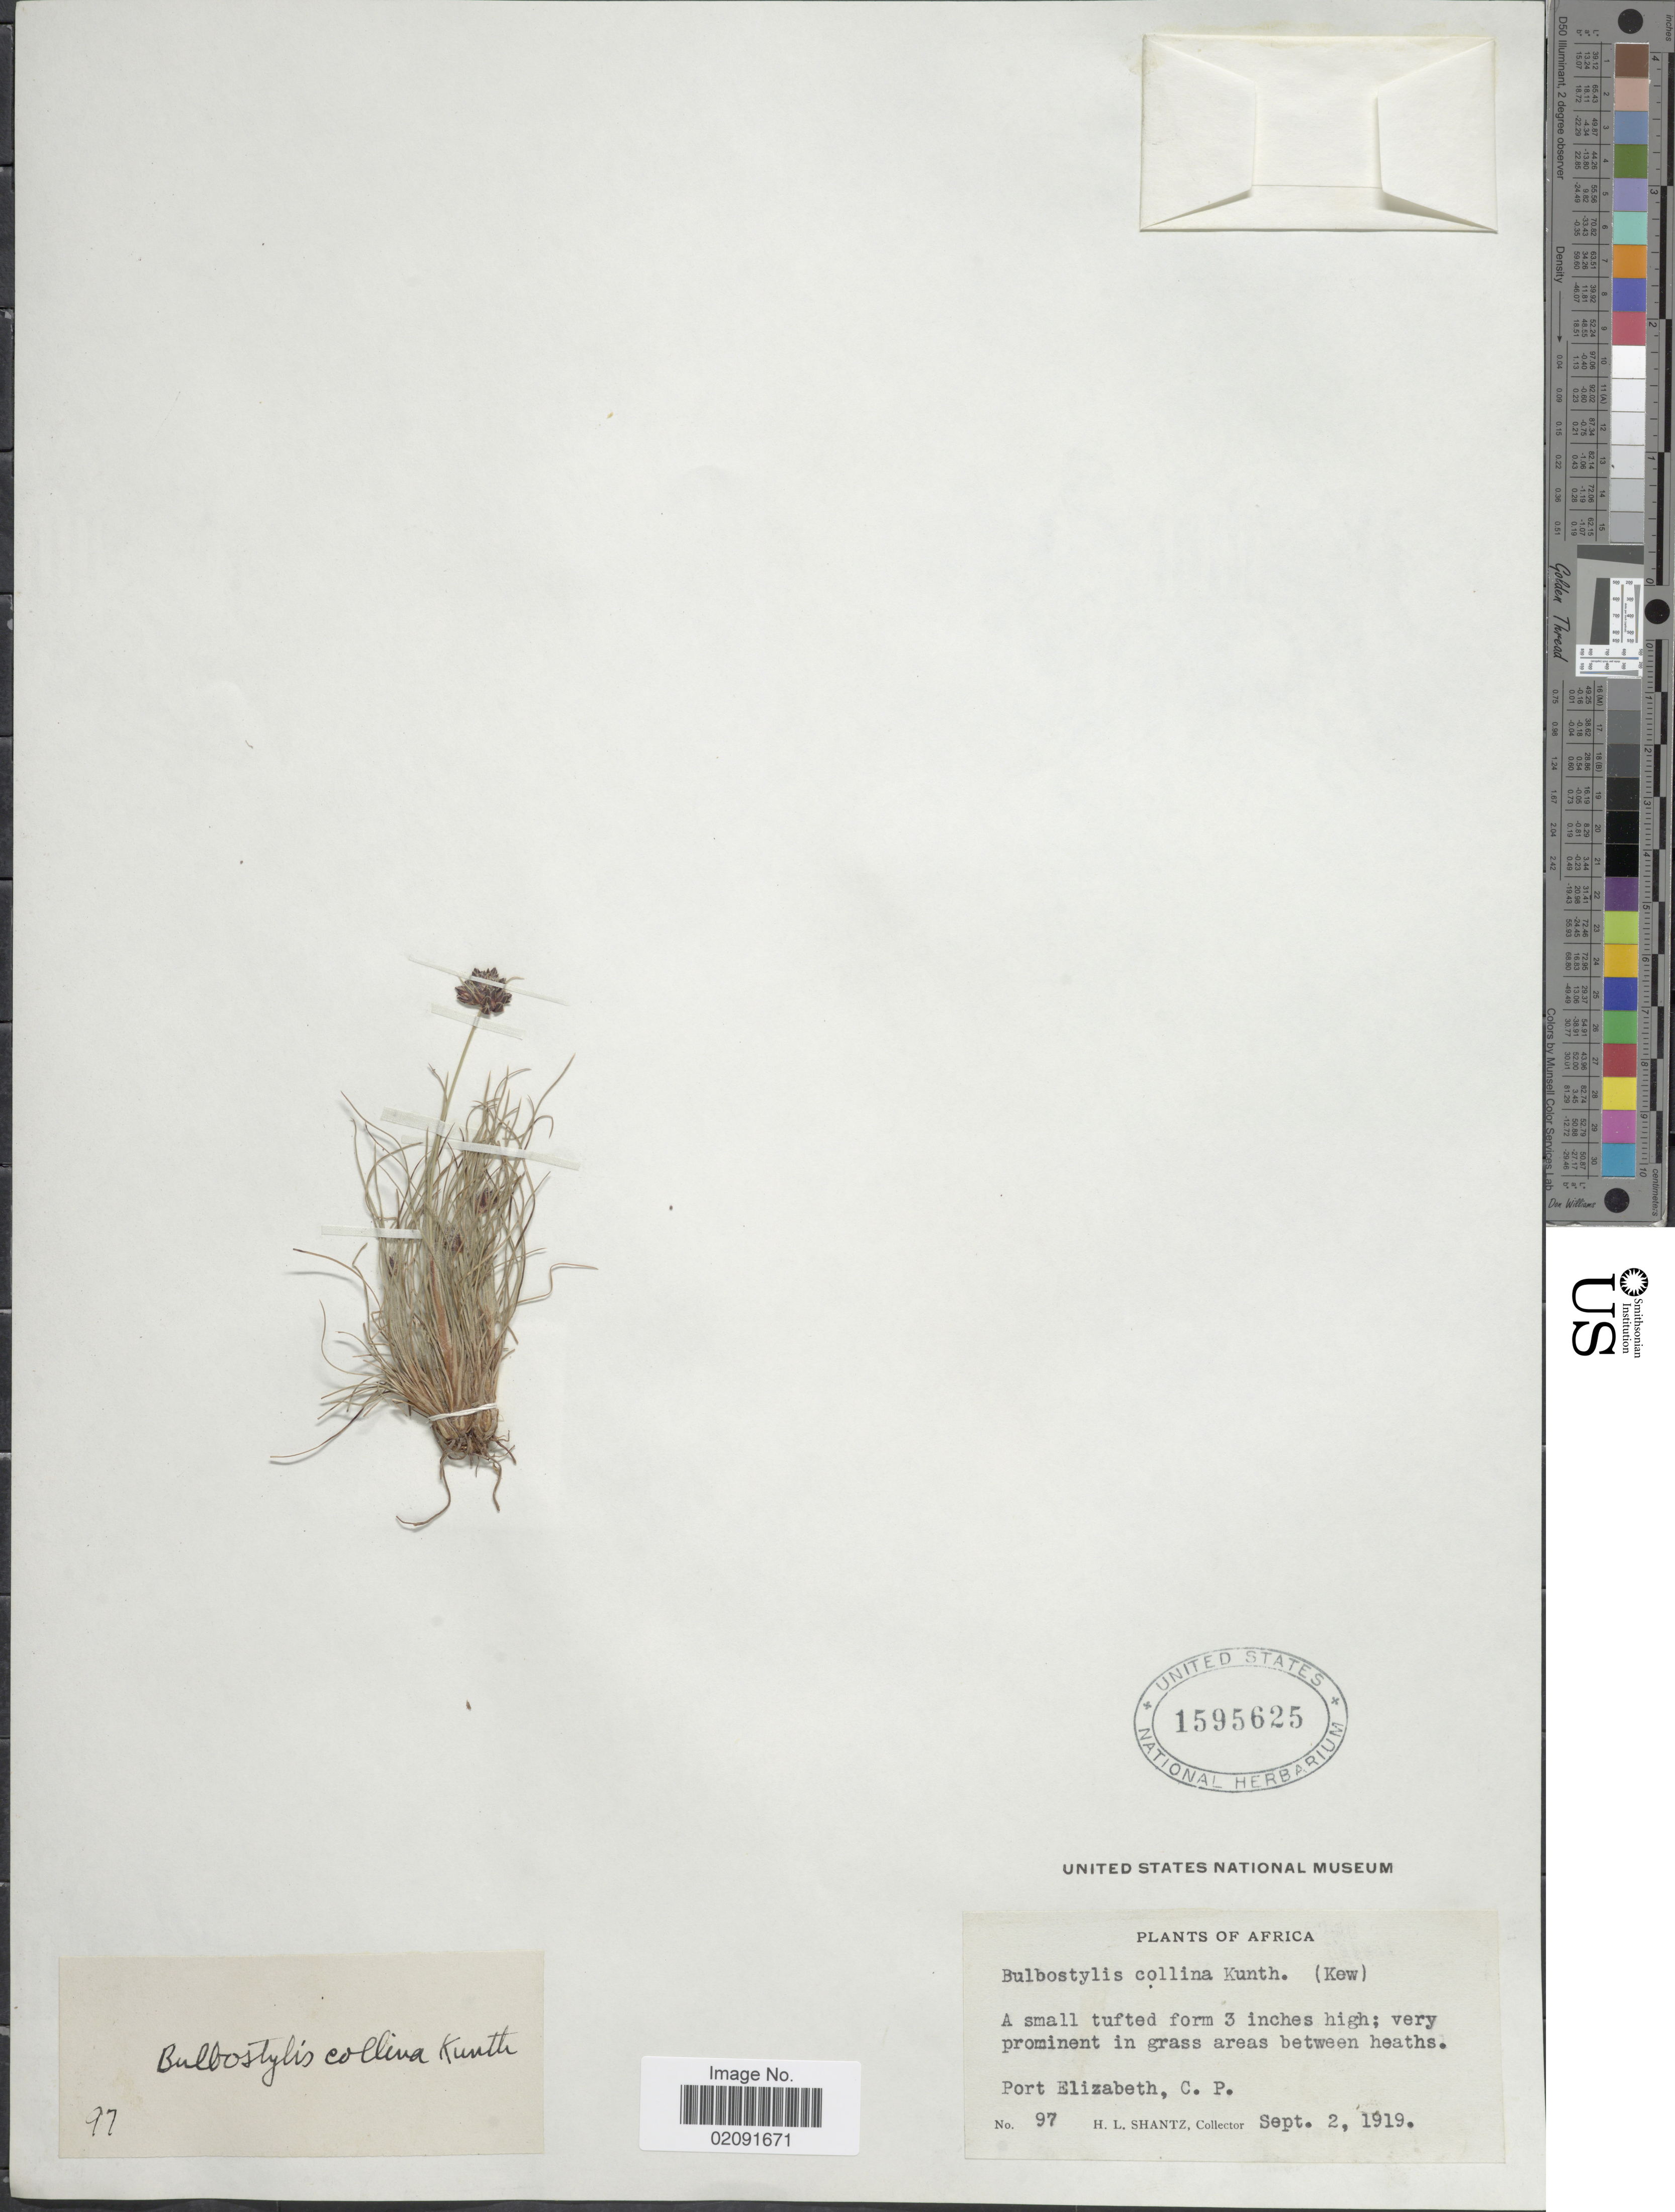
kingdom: Plantae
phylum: Tracheophyta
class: Liliopsida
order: Poales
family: Cyperaceae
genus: Bulbostylis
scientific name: Bulbostylis contexta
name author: (Nees) Bodard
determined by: Strong, Mark T., (BOT), Smithsonian Institution - National Museum of Natural History (UNITED STATES)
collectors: H. Shantz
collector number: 97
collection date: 1919-09-02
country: South Africa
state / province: Eastern Cape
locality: Port Elizabeth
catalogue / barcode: US 1595625